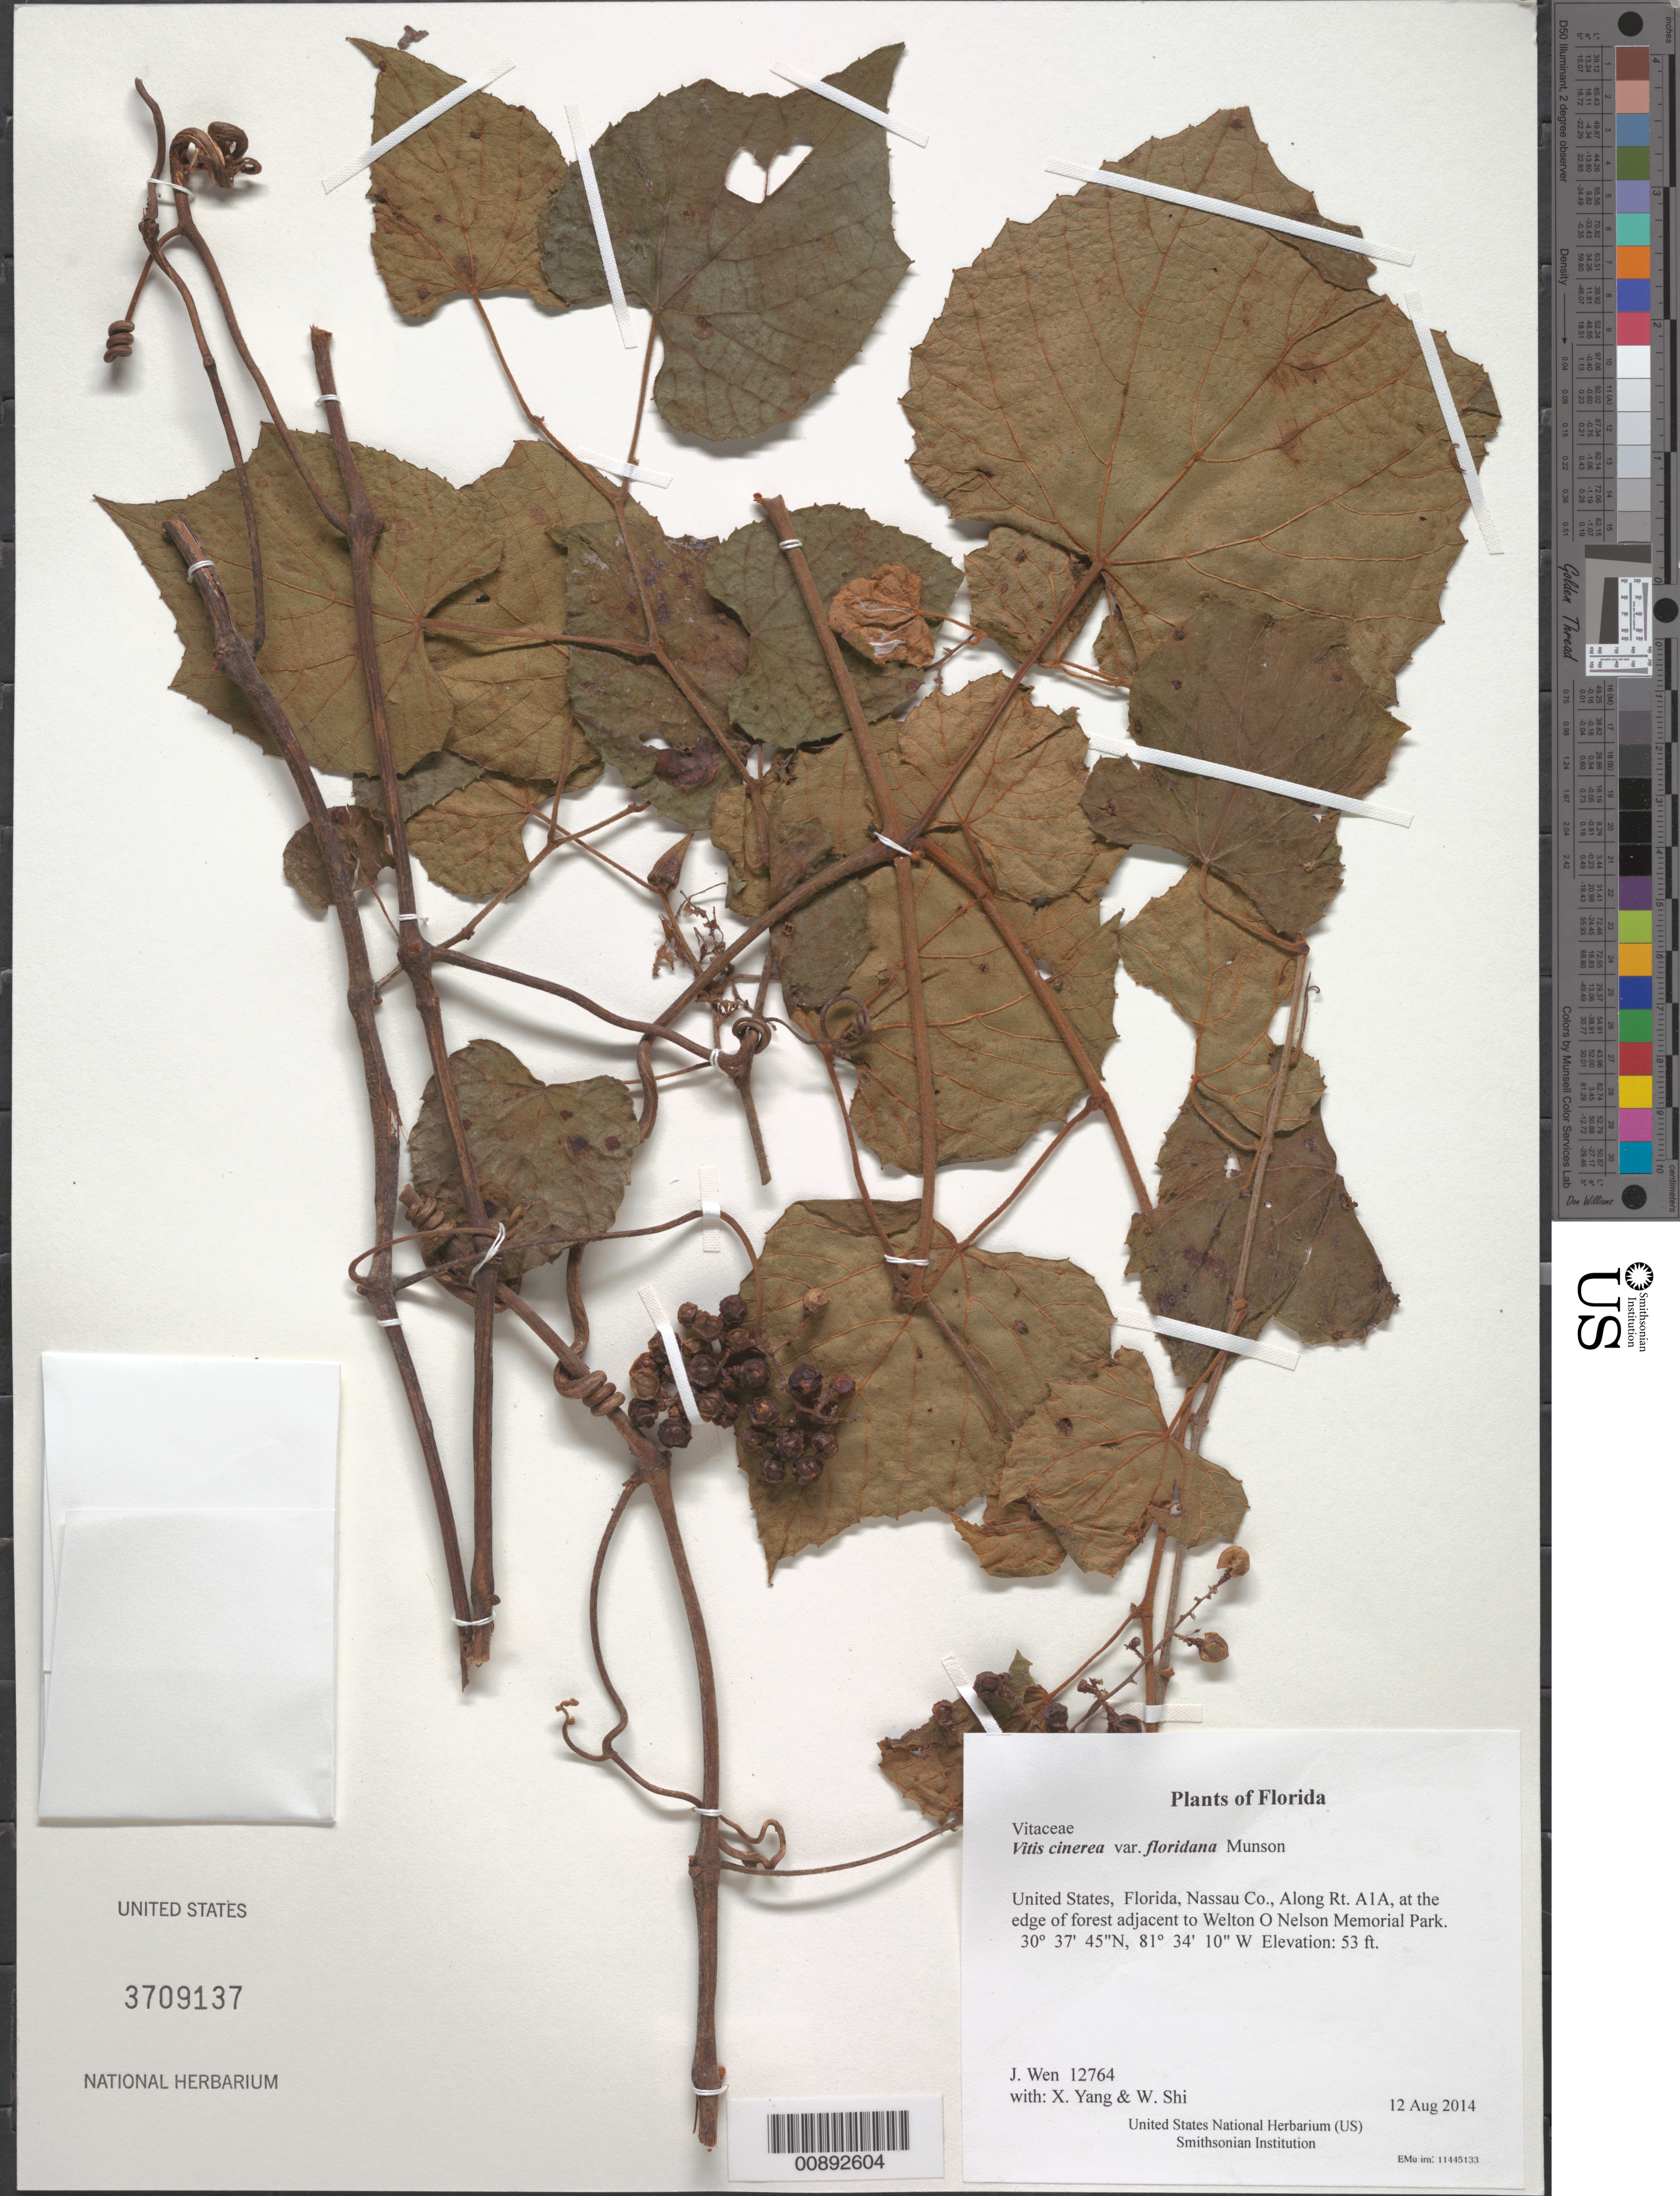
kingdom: Plantae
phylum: Tracheophyta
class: Magnoliopsida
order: Vitales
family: Vitaceae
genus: Vitis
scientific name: Vitis cinerea var. floridana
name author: Munson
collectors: J. Wen, X. Yang & W. Shi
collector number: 12764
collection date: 2014-08-12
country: United States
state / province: Florida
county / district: Nassau Co.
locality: Along Rt. A1A, at the edge of forest adjacent to Welton O Nelson Memorial Park.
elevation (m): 16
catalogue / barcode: US 37091437